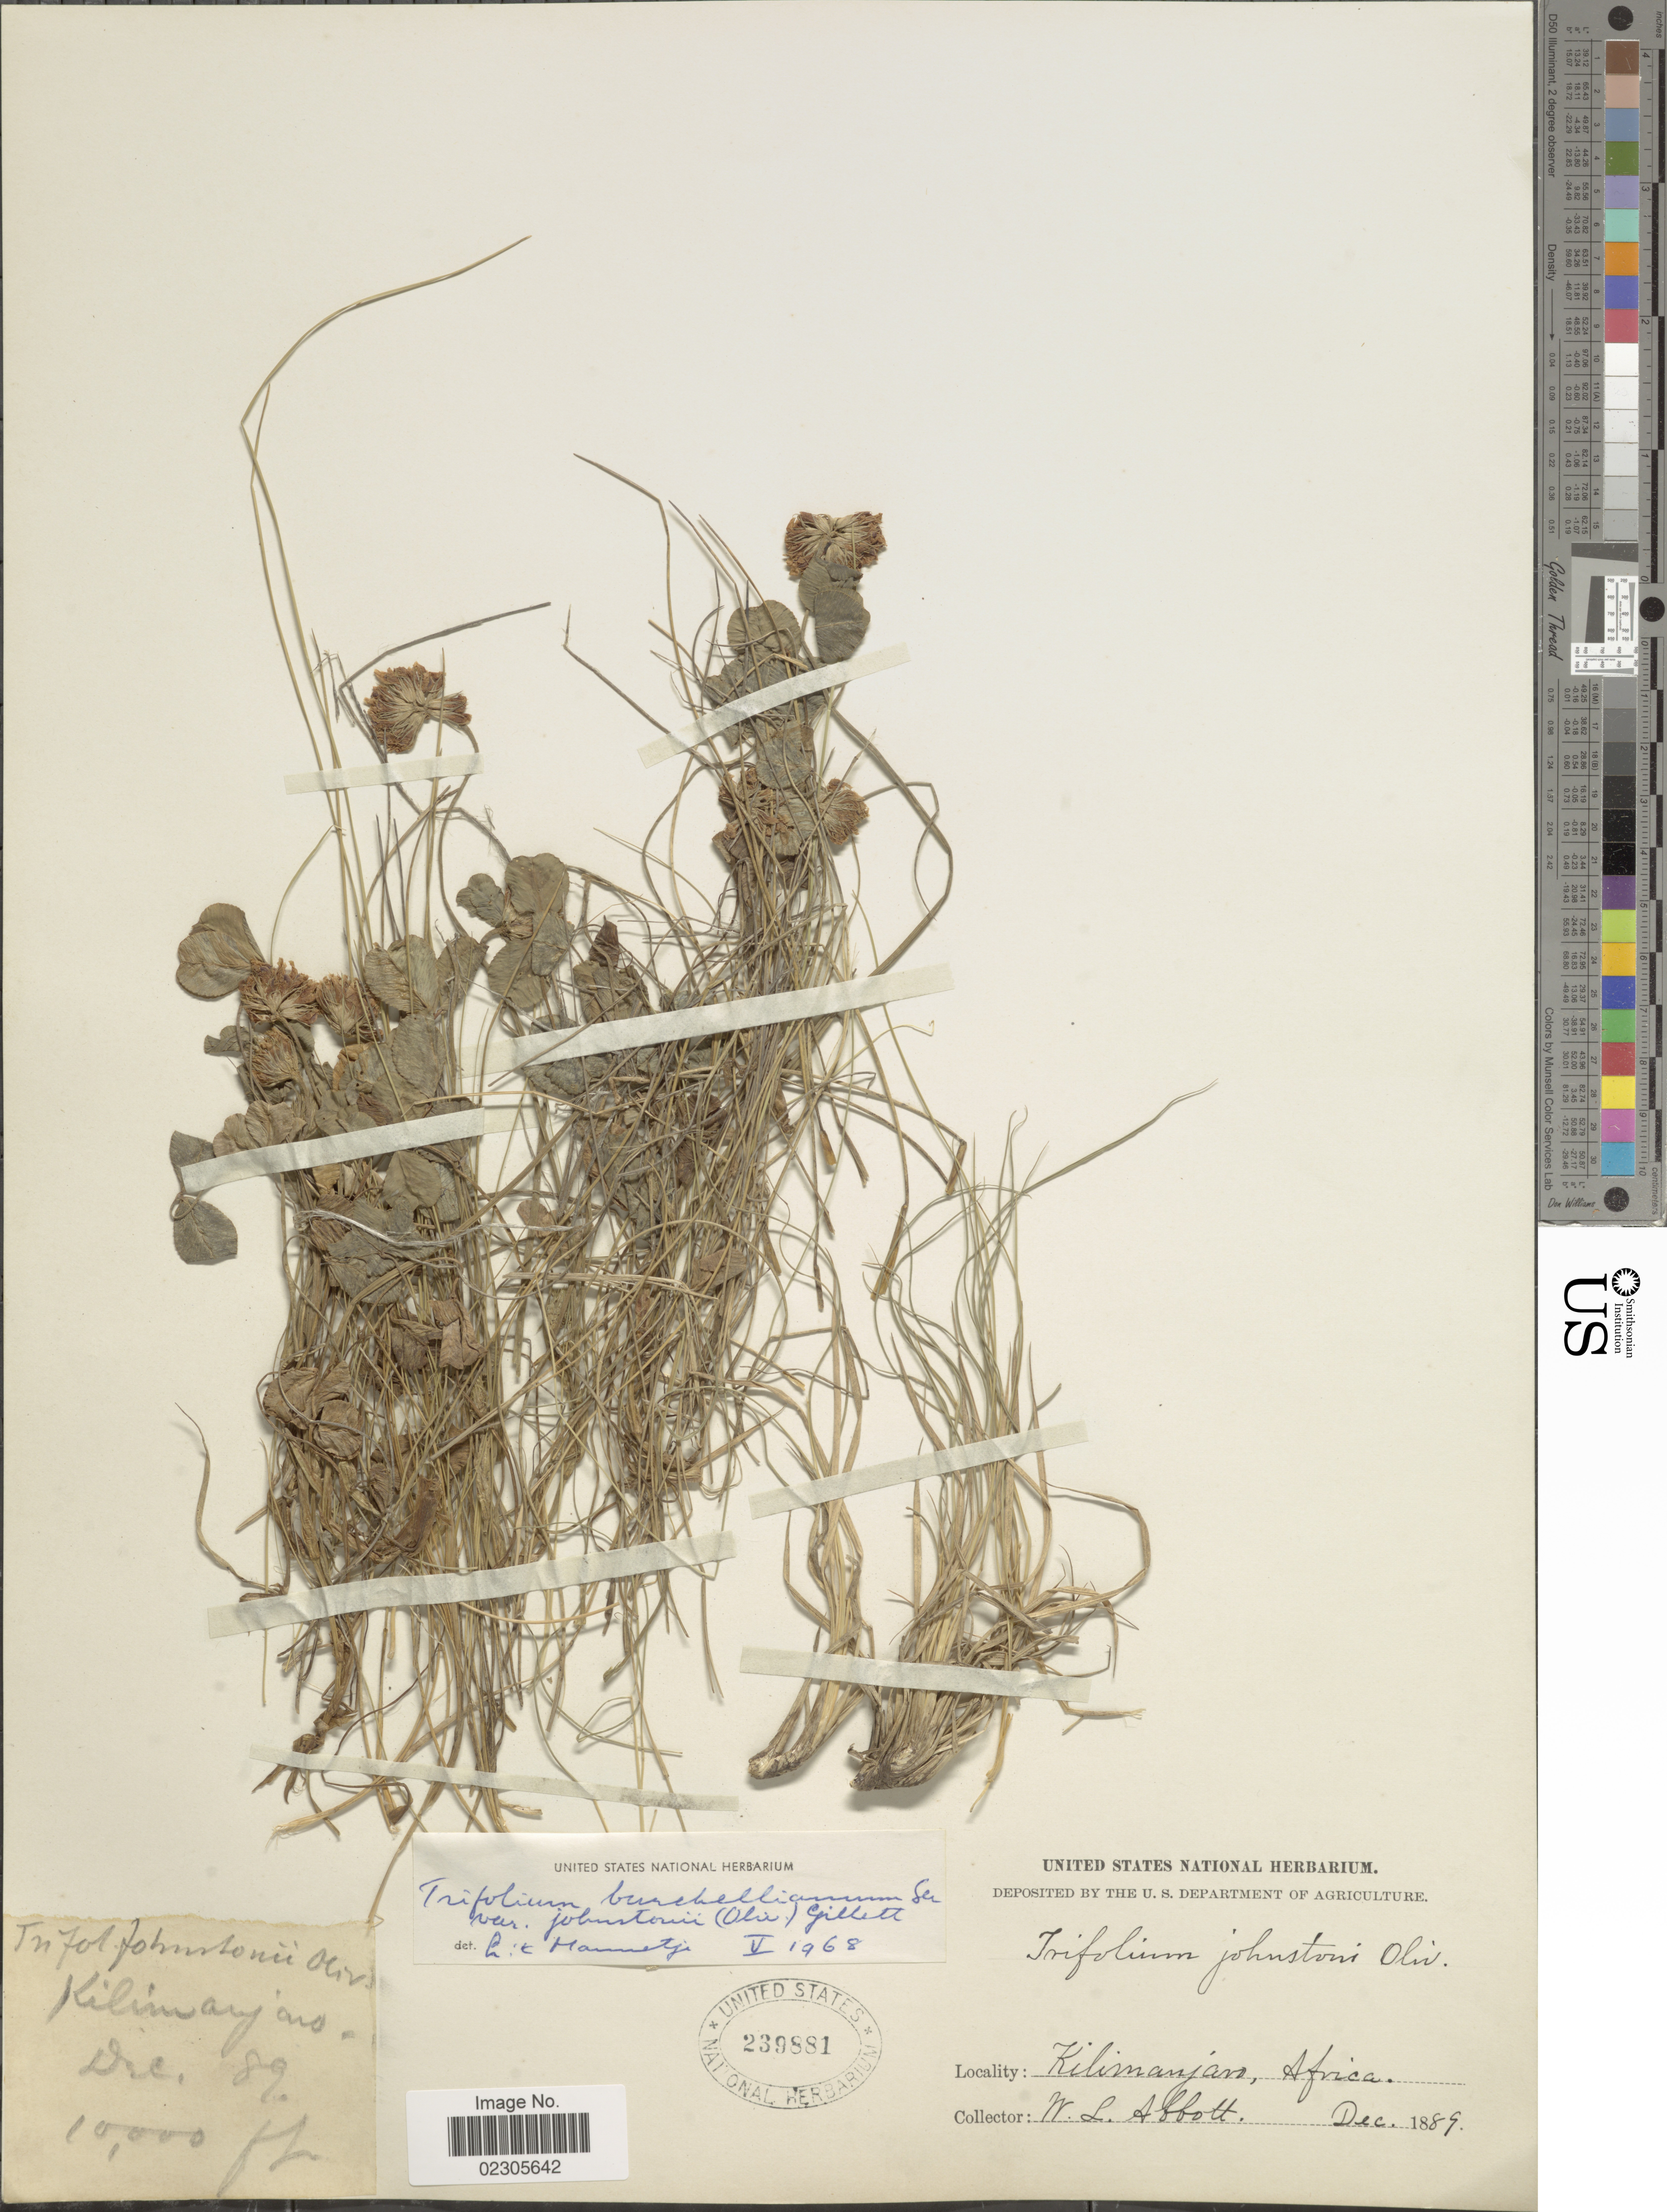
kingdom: Plantae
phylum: Tracheophyta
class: Magnoliopsida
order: Fabales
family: Fabaceae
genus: Trifolium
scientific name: Trifolium burchellianum var. johnstonii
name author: (Oliv.) J.B. Gillett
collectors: W. L. Abbott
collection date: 1889-12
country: Tanzania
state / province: Kilimanjaro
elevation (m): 3048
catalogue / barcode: US 239881